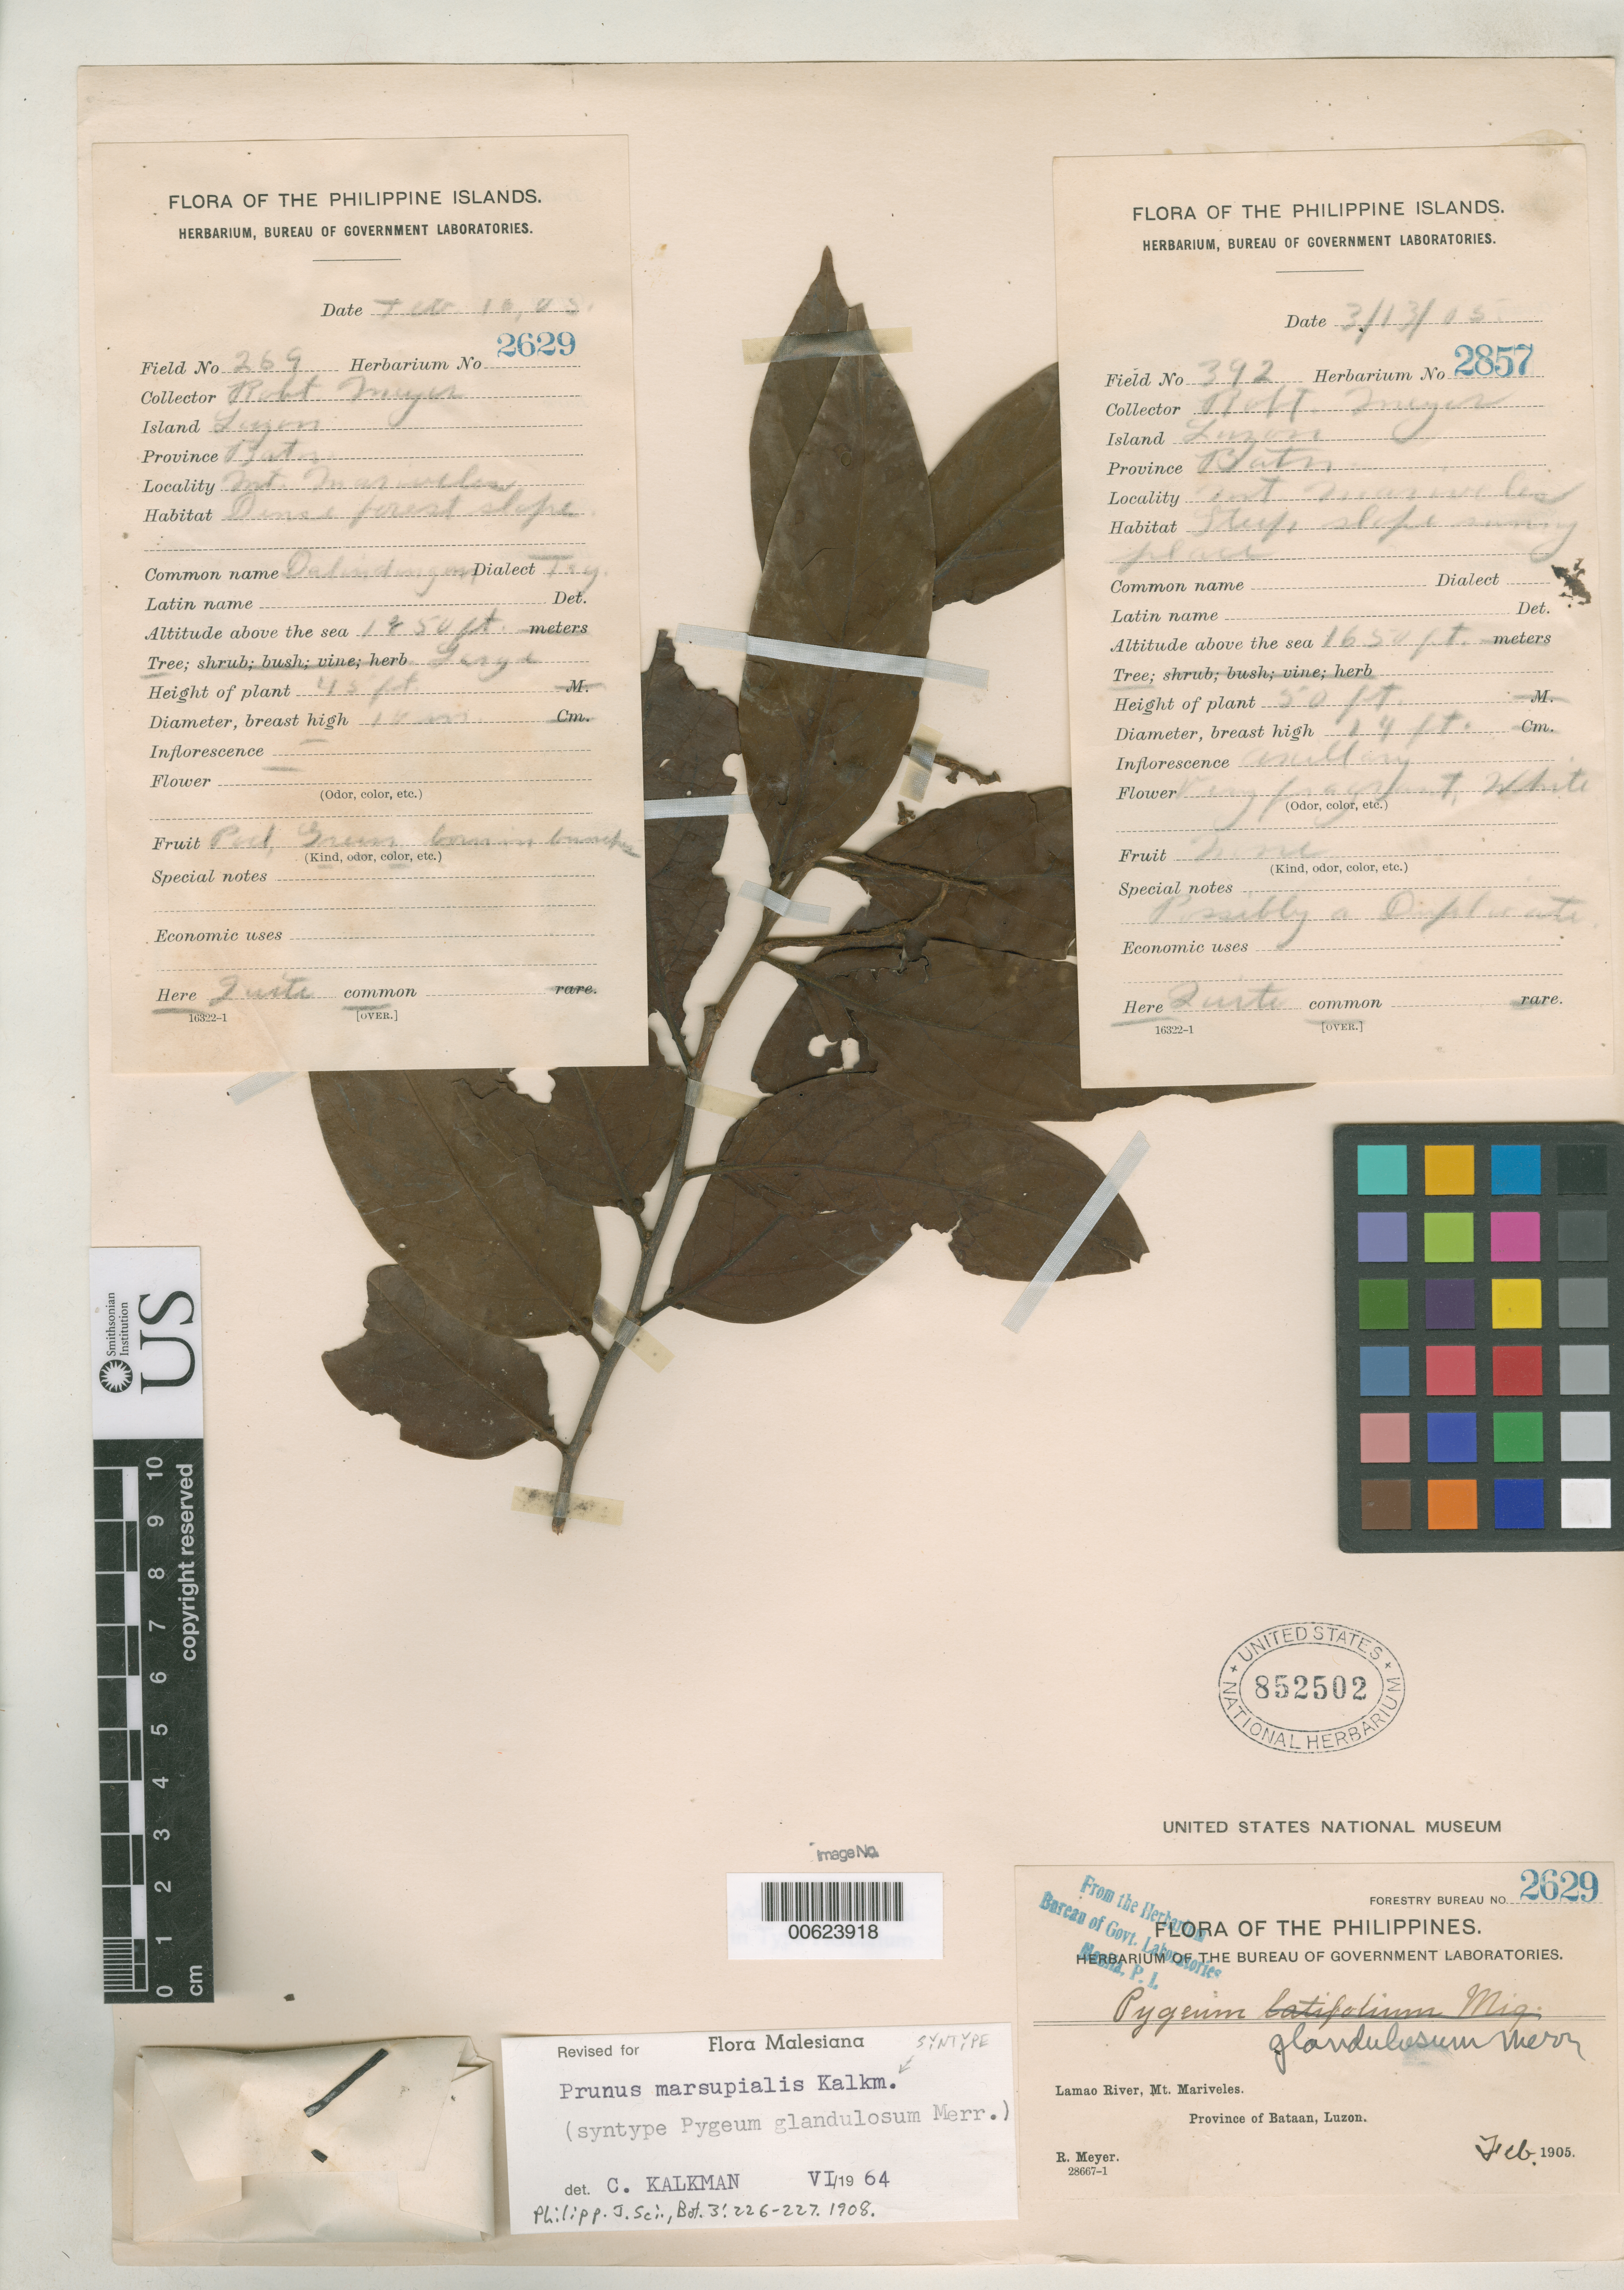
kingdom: Plantae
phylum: Tracheophyta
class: Magnoliopsida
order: Rosales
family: Rosaceae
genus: Pygeum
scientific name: Pygeum glandulosum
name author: Merr.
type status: Syntype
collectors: R. Meyer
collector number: For. Bur. 2629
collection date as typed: Feb 1905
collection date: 1905-02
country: Philippines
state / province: Central Luzon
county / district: Bataan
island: Luzon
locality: Lamao River, Mt Mariveles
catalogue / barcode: US 852502